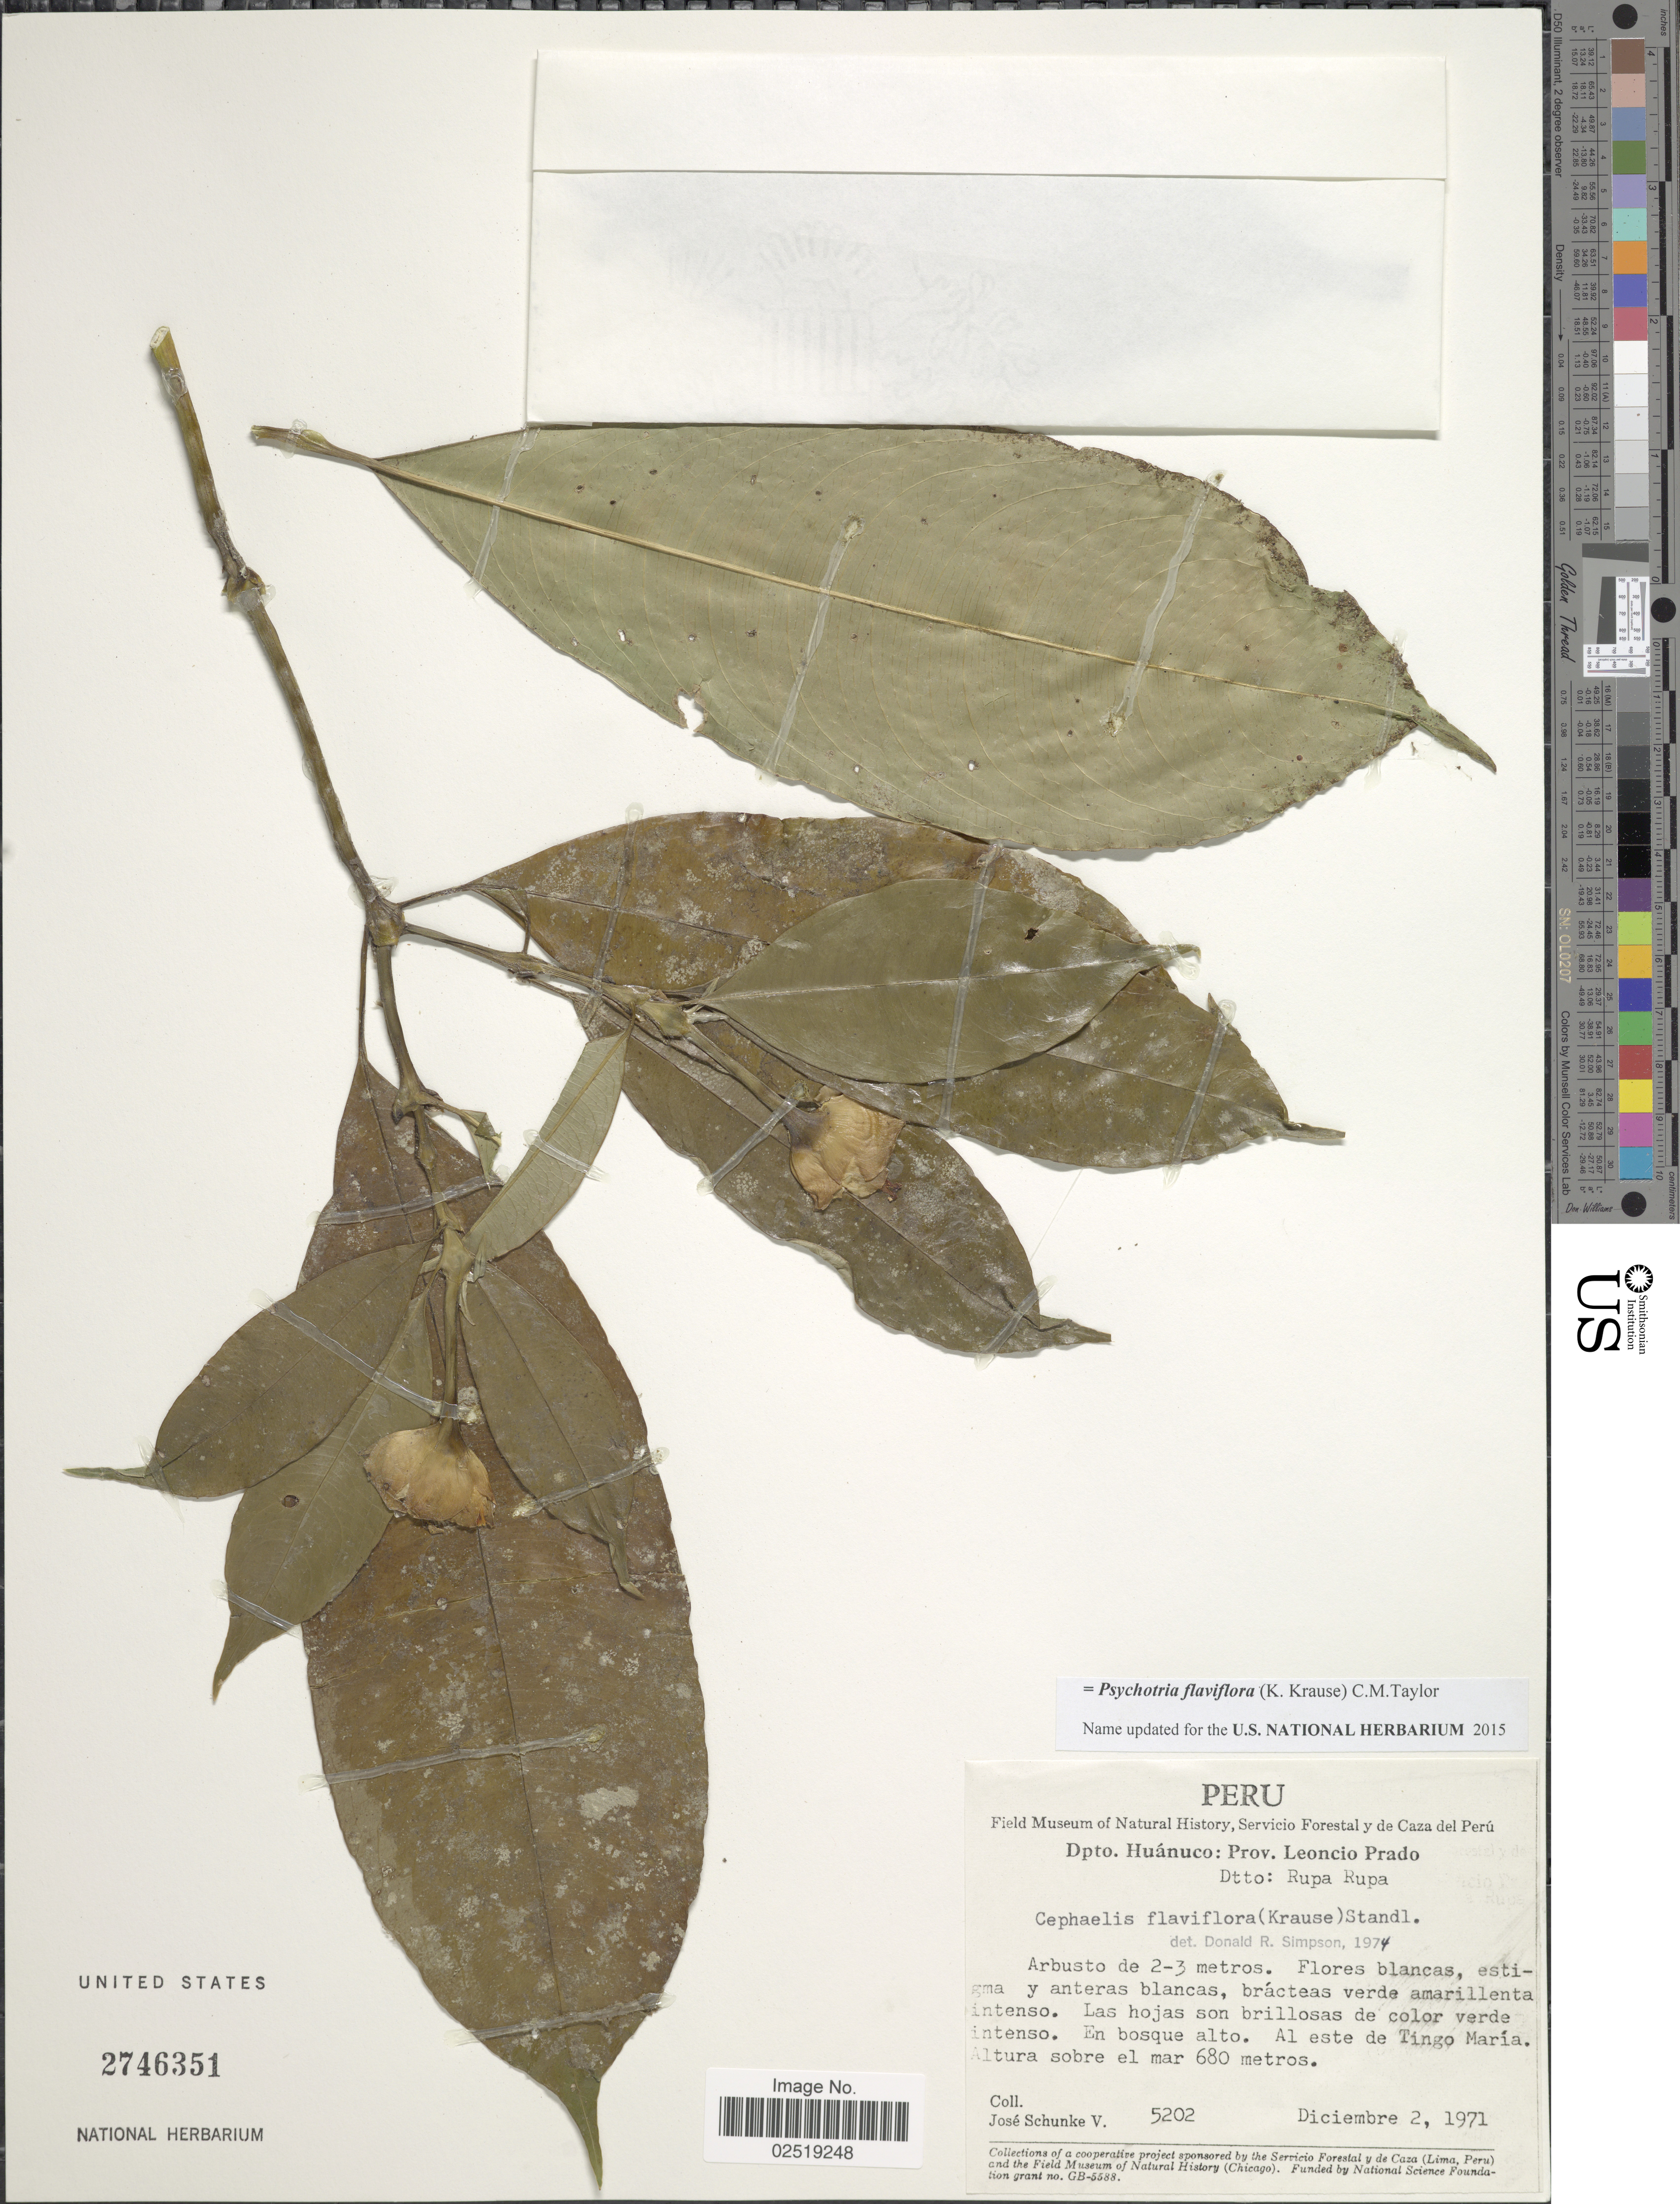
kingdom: Plantae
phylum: Tracheophyta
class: Magnoliopsida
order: Gentianales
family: Rubiaceae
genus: Psychotria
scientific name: Psychotria flaviflora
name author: (K. Krause) C.M. Taylor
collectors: J. Schunke Vigo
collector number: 5202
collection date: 1971-12-02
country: Peru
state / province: Huánuco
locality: Prov. Leoncio Prado. Dtto: Rupa Rupa. Al este de Tingo Maria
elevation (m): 680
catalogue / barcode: US 2746351